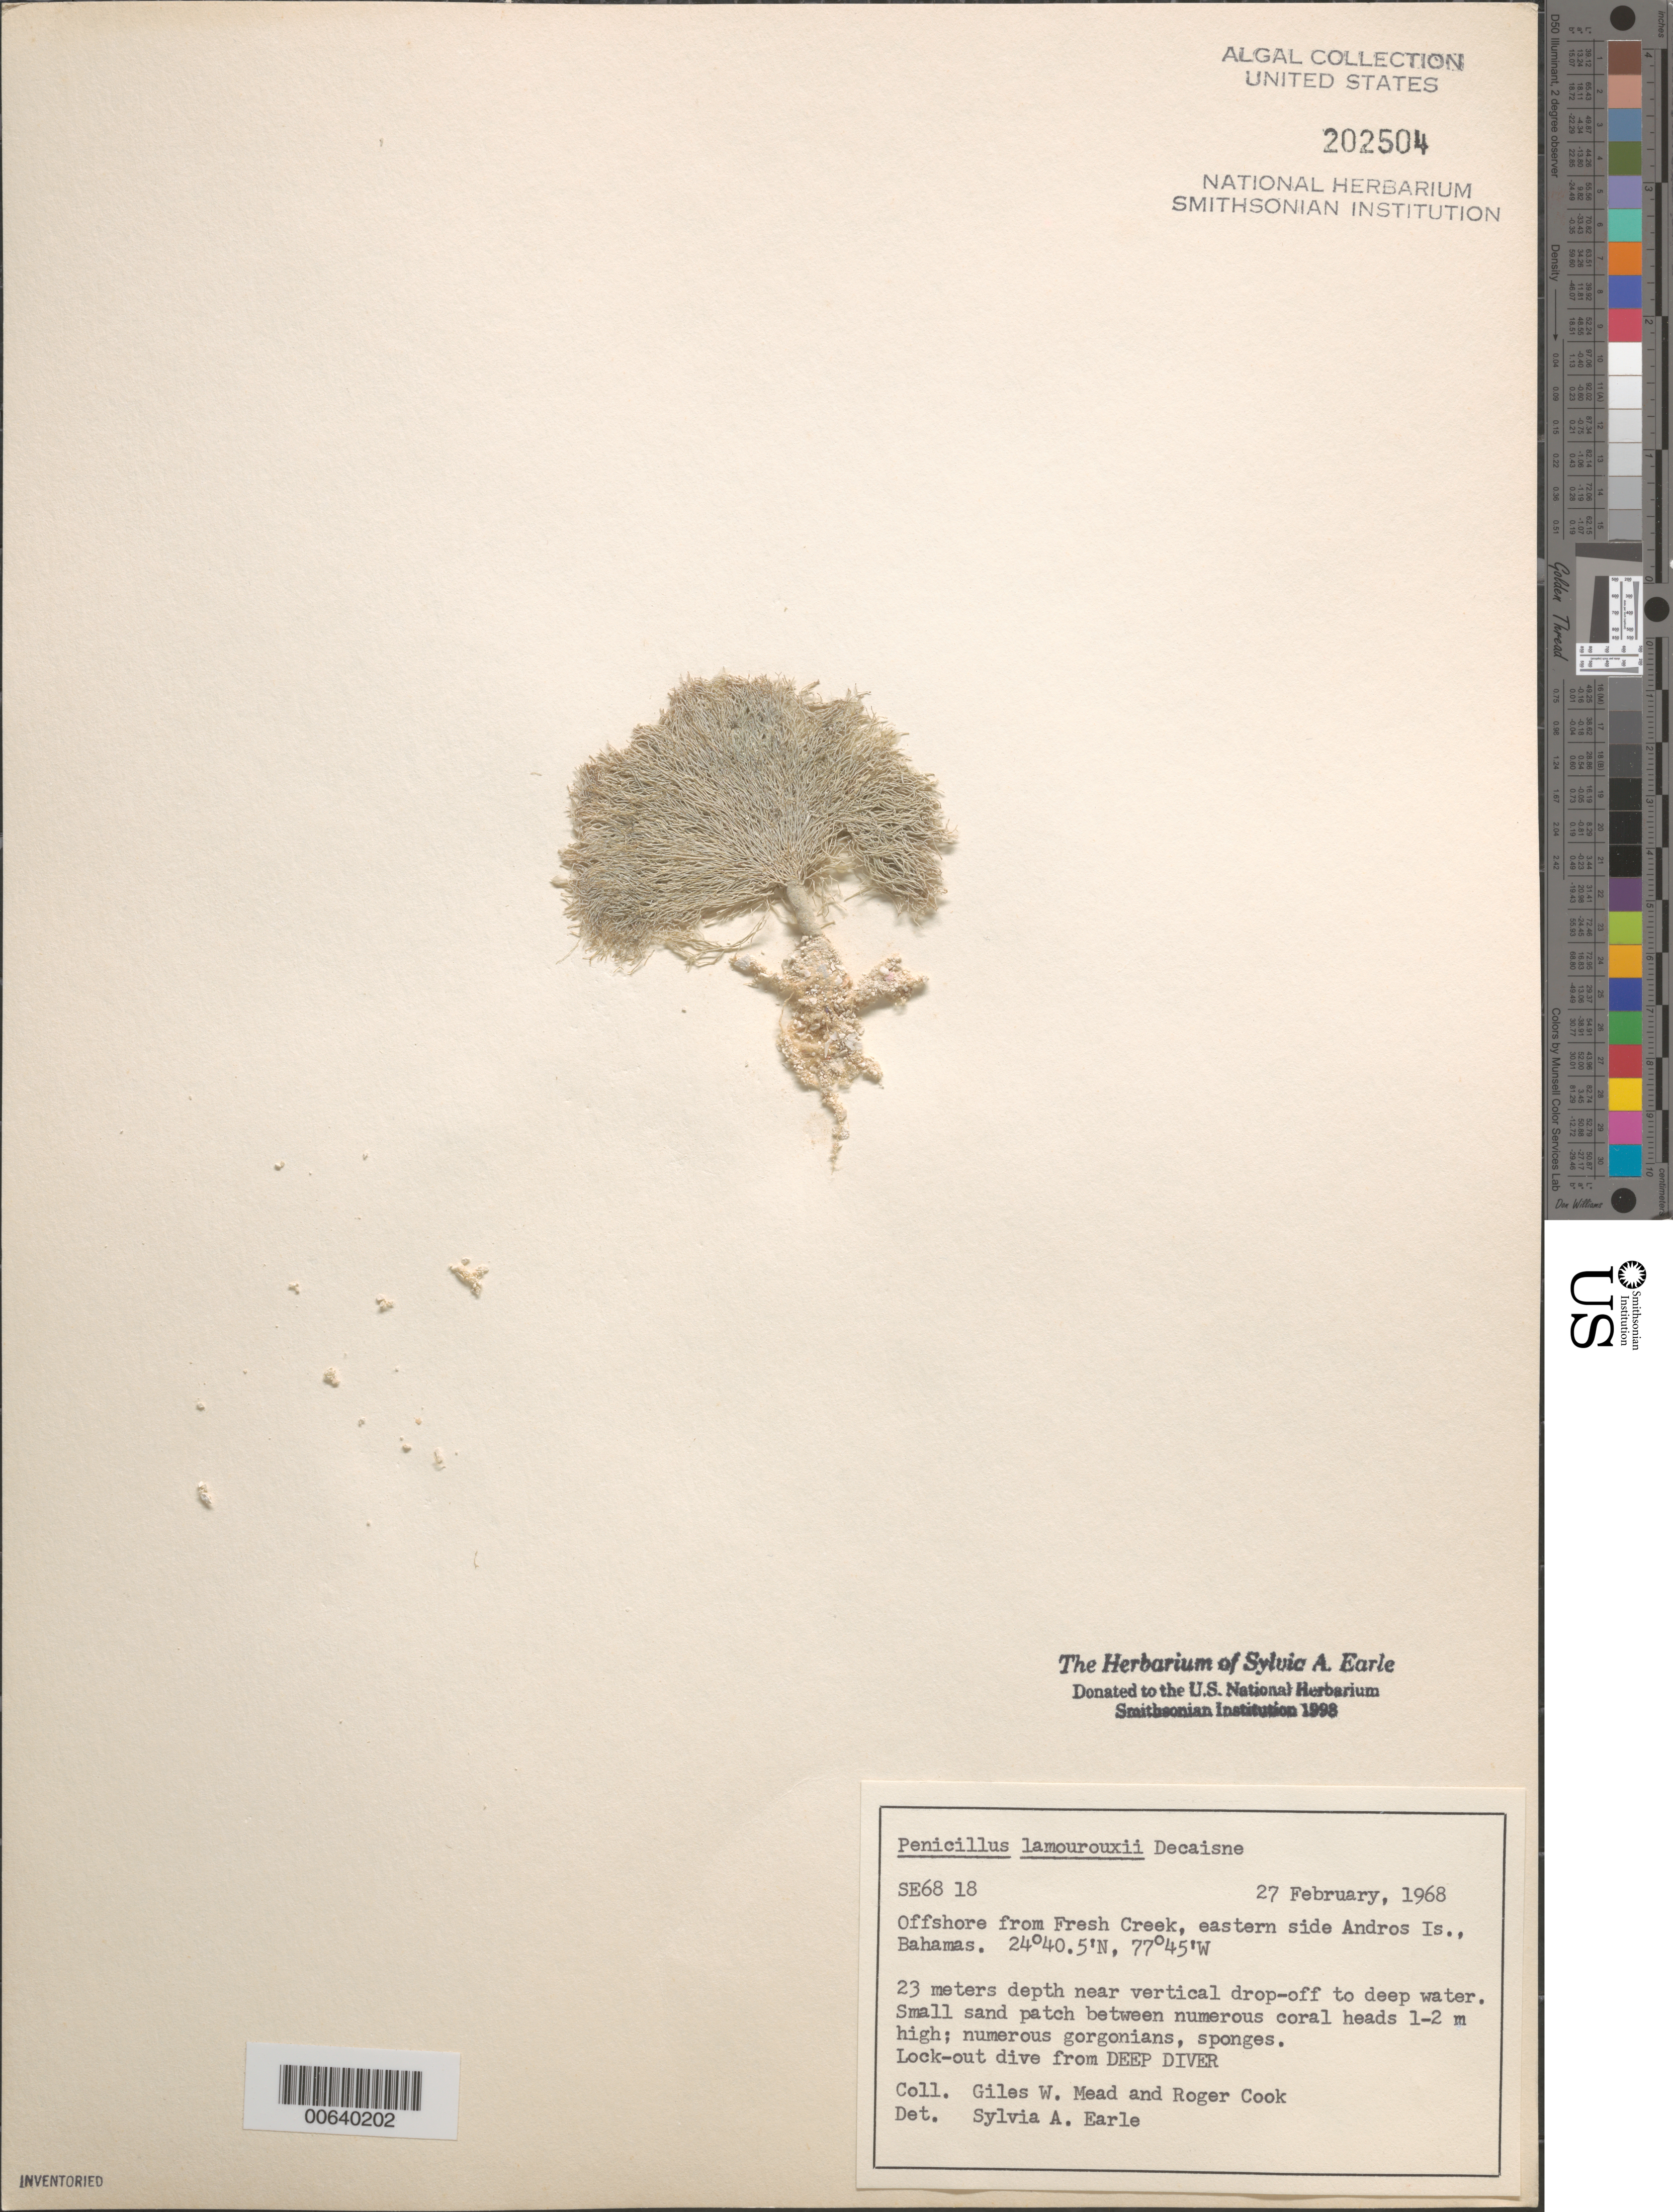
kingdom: Plantae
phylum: Chlorophyta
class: Ulvophyceae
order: Bryopsidales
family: Udoteaceae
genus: Penicillus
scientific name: Penicillus lamourouxii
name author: Decne.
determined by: Earle, S. A.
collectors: G. W. Mead & R. Cook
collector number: Se 6818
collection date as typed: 27 Feb 1968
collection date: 1968-02-27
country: Bahamas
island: Andros Island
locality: Off Fresh Creek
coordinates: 24 40.5' N, 77 45' W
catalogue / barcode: US 202504